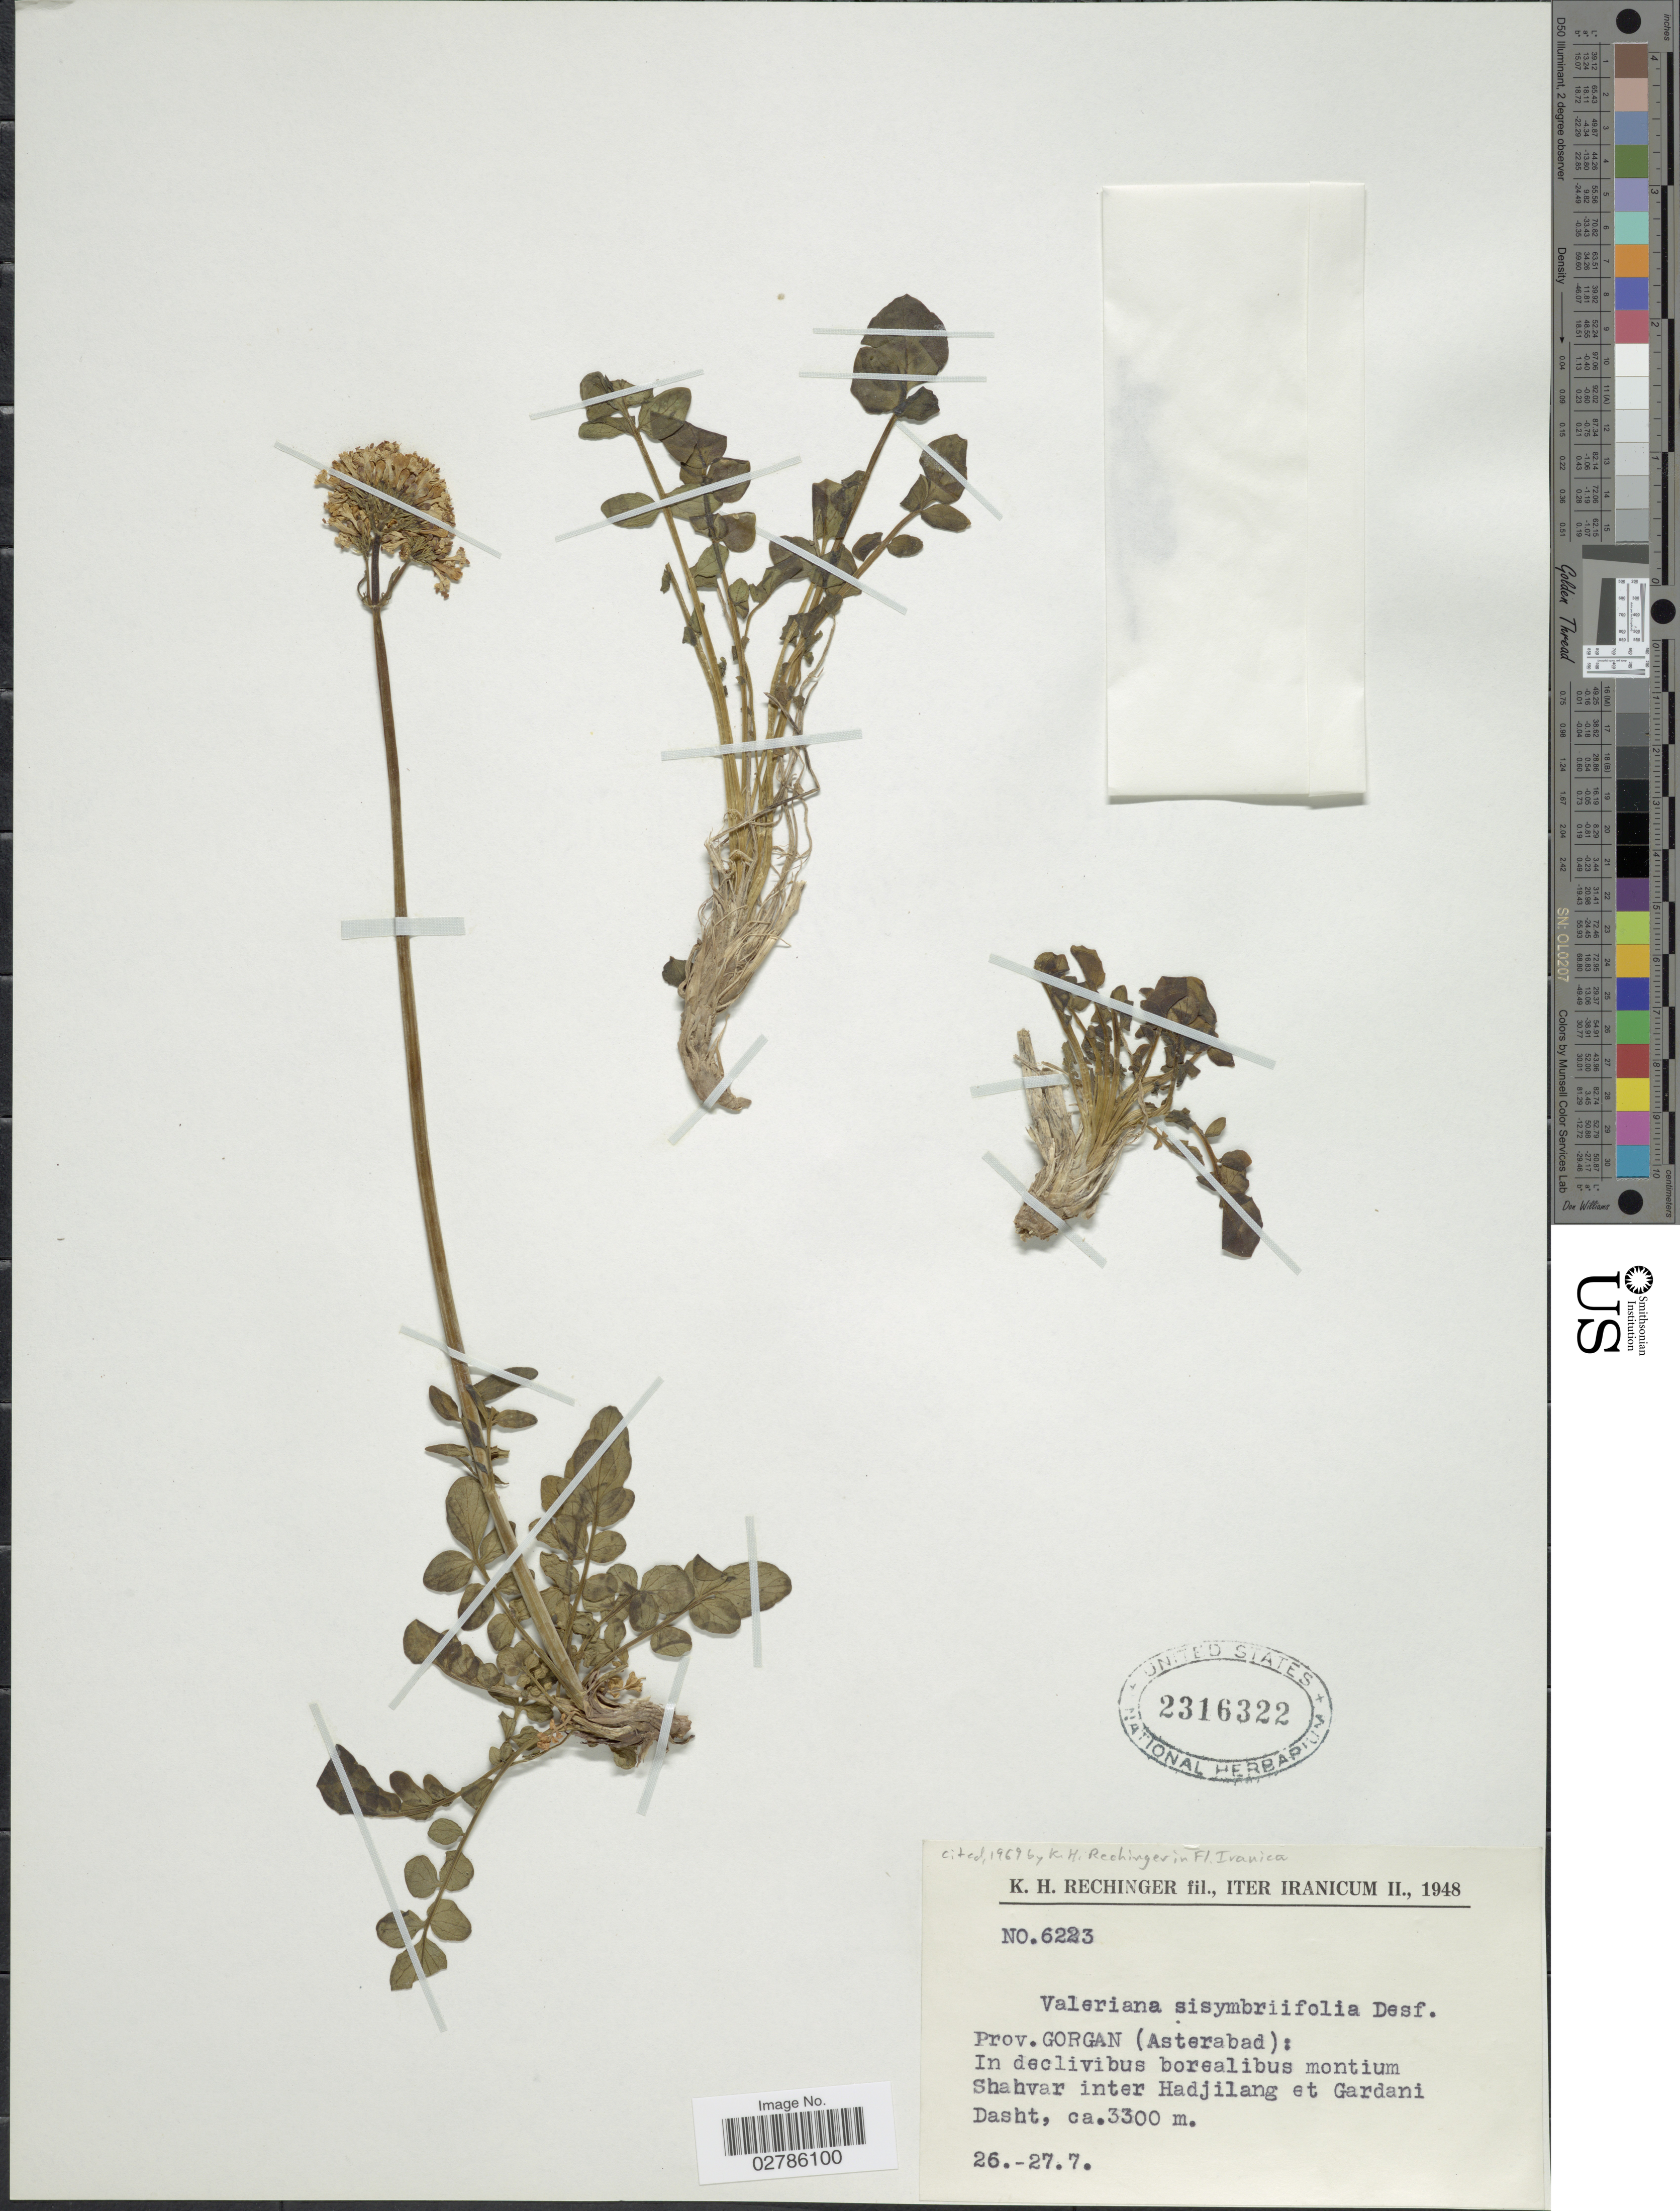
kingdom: Plantae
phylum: Tracheophyta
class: Magnoliopsida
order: Dipsacales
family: Caprifoliaceae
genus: Valeriana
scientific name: Valeriana sisymbriifolia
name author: Vahl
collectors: K. H. Rechinger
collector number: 6223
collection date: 1948-07-26/1948-07-27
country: Iran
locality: Prov. Gorgan (Asterabad): in declivibus borealibus montium Shahvar inter Hadjilang et Gardani Dasht.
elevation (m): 3300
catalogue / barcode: US 2316322